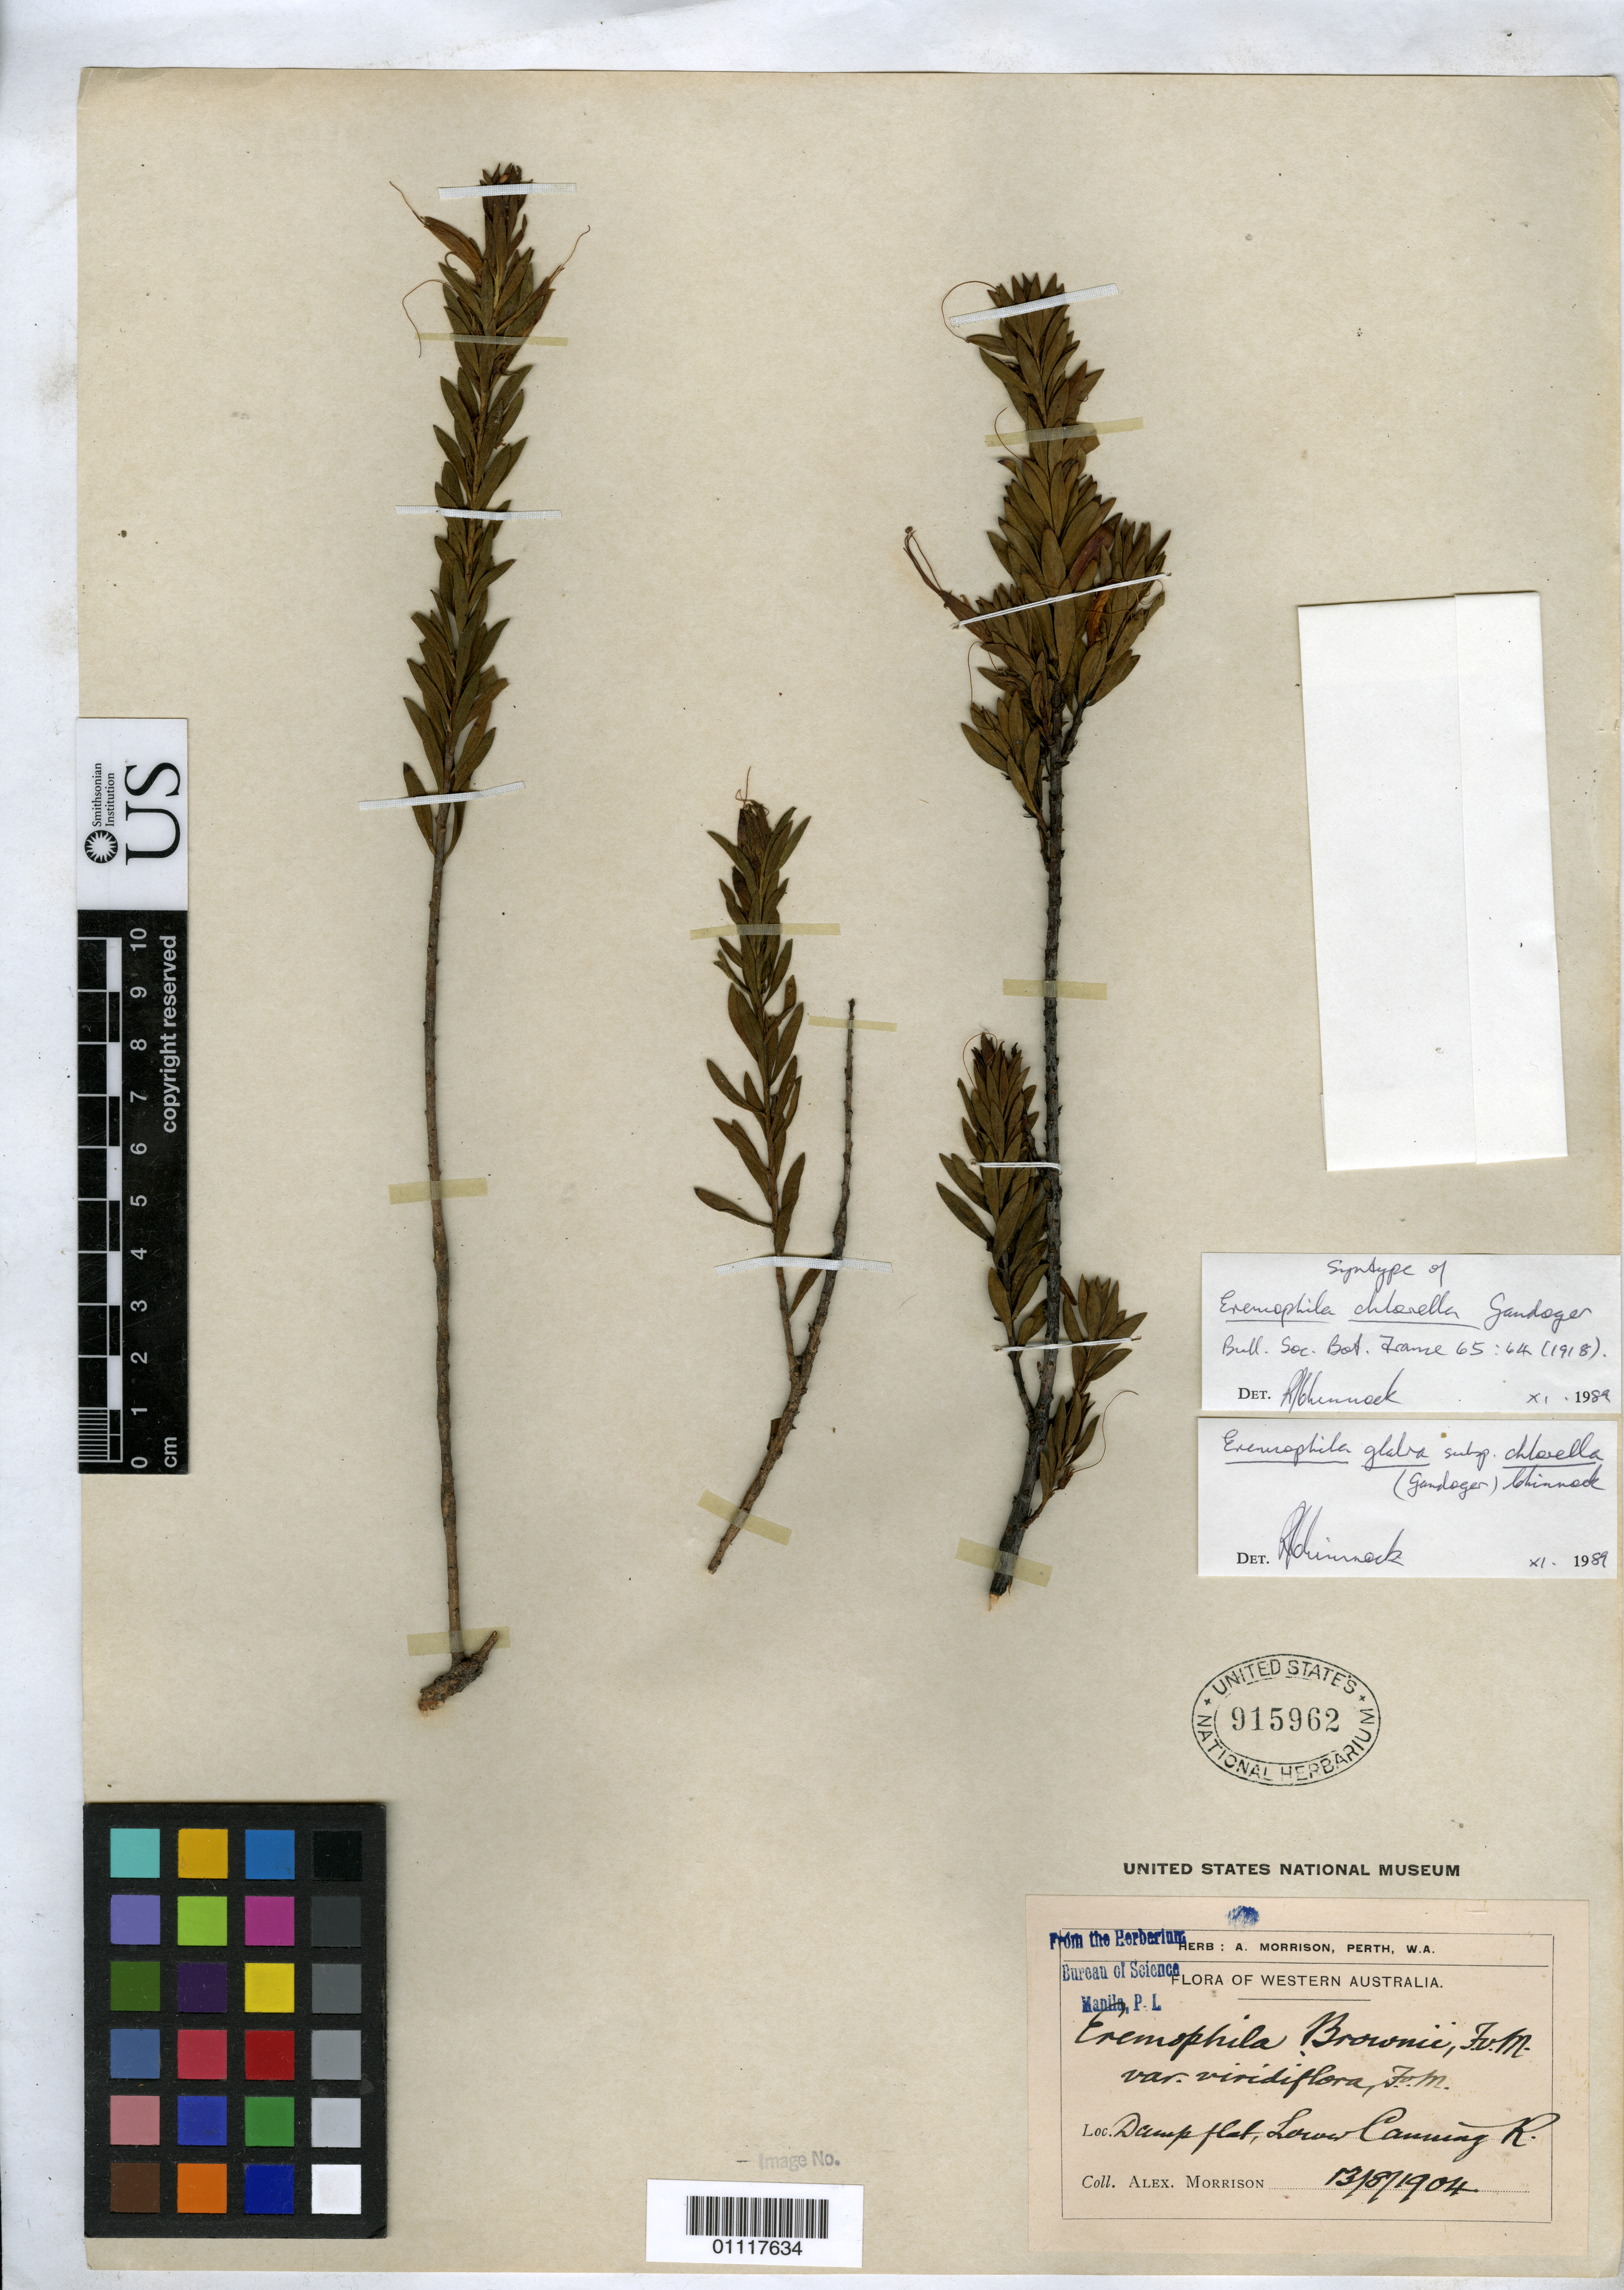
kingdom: Plantae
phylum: Tracheophyta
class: Magnoliopsida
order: Lamiales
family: Scrophulariaceae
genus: Eremophila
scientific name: Eremophila chlorella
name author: Gand.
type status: Type Collection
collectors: A. Morrison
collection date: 1904-08-13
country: Australia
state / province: Western Australia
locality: Damp flat, lower Canning River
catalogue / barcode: US 915962